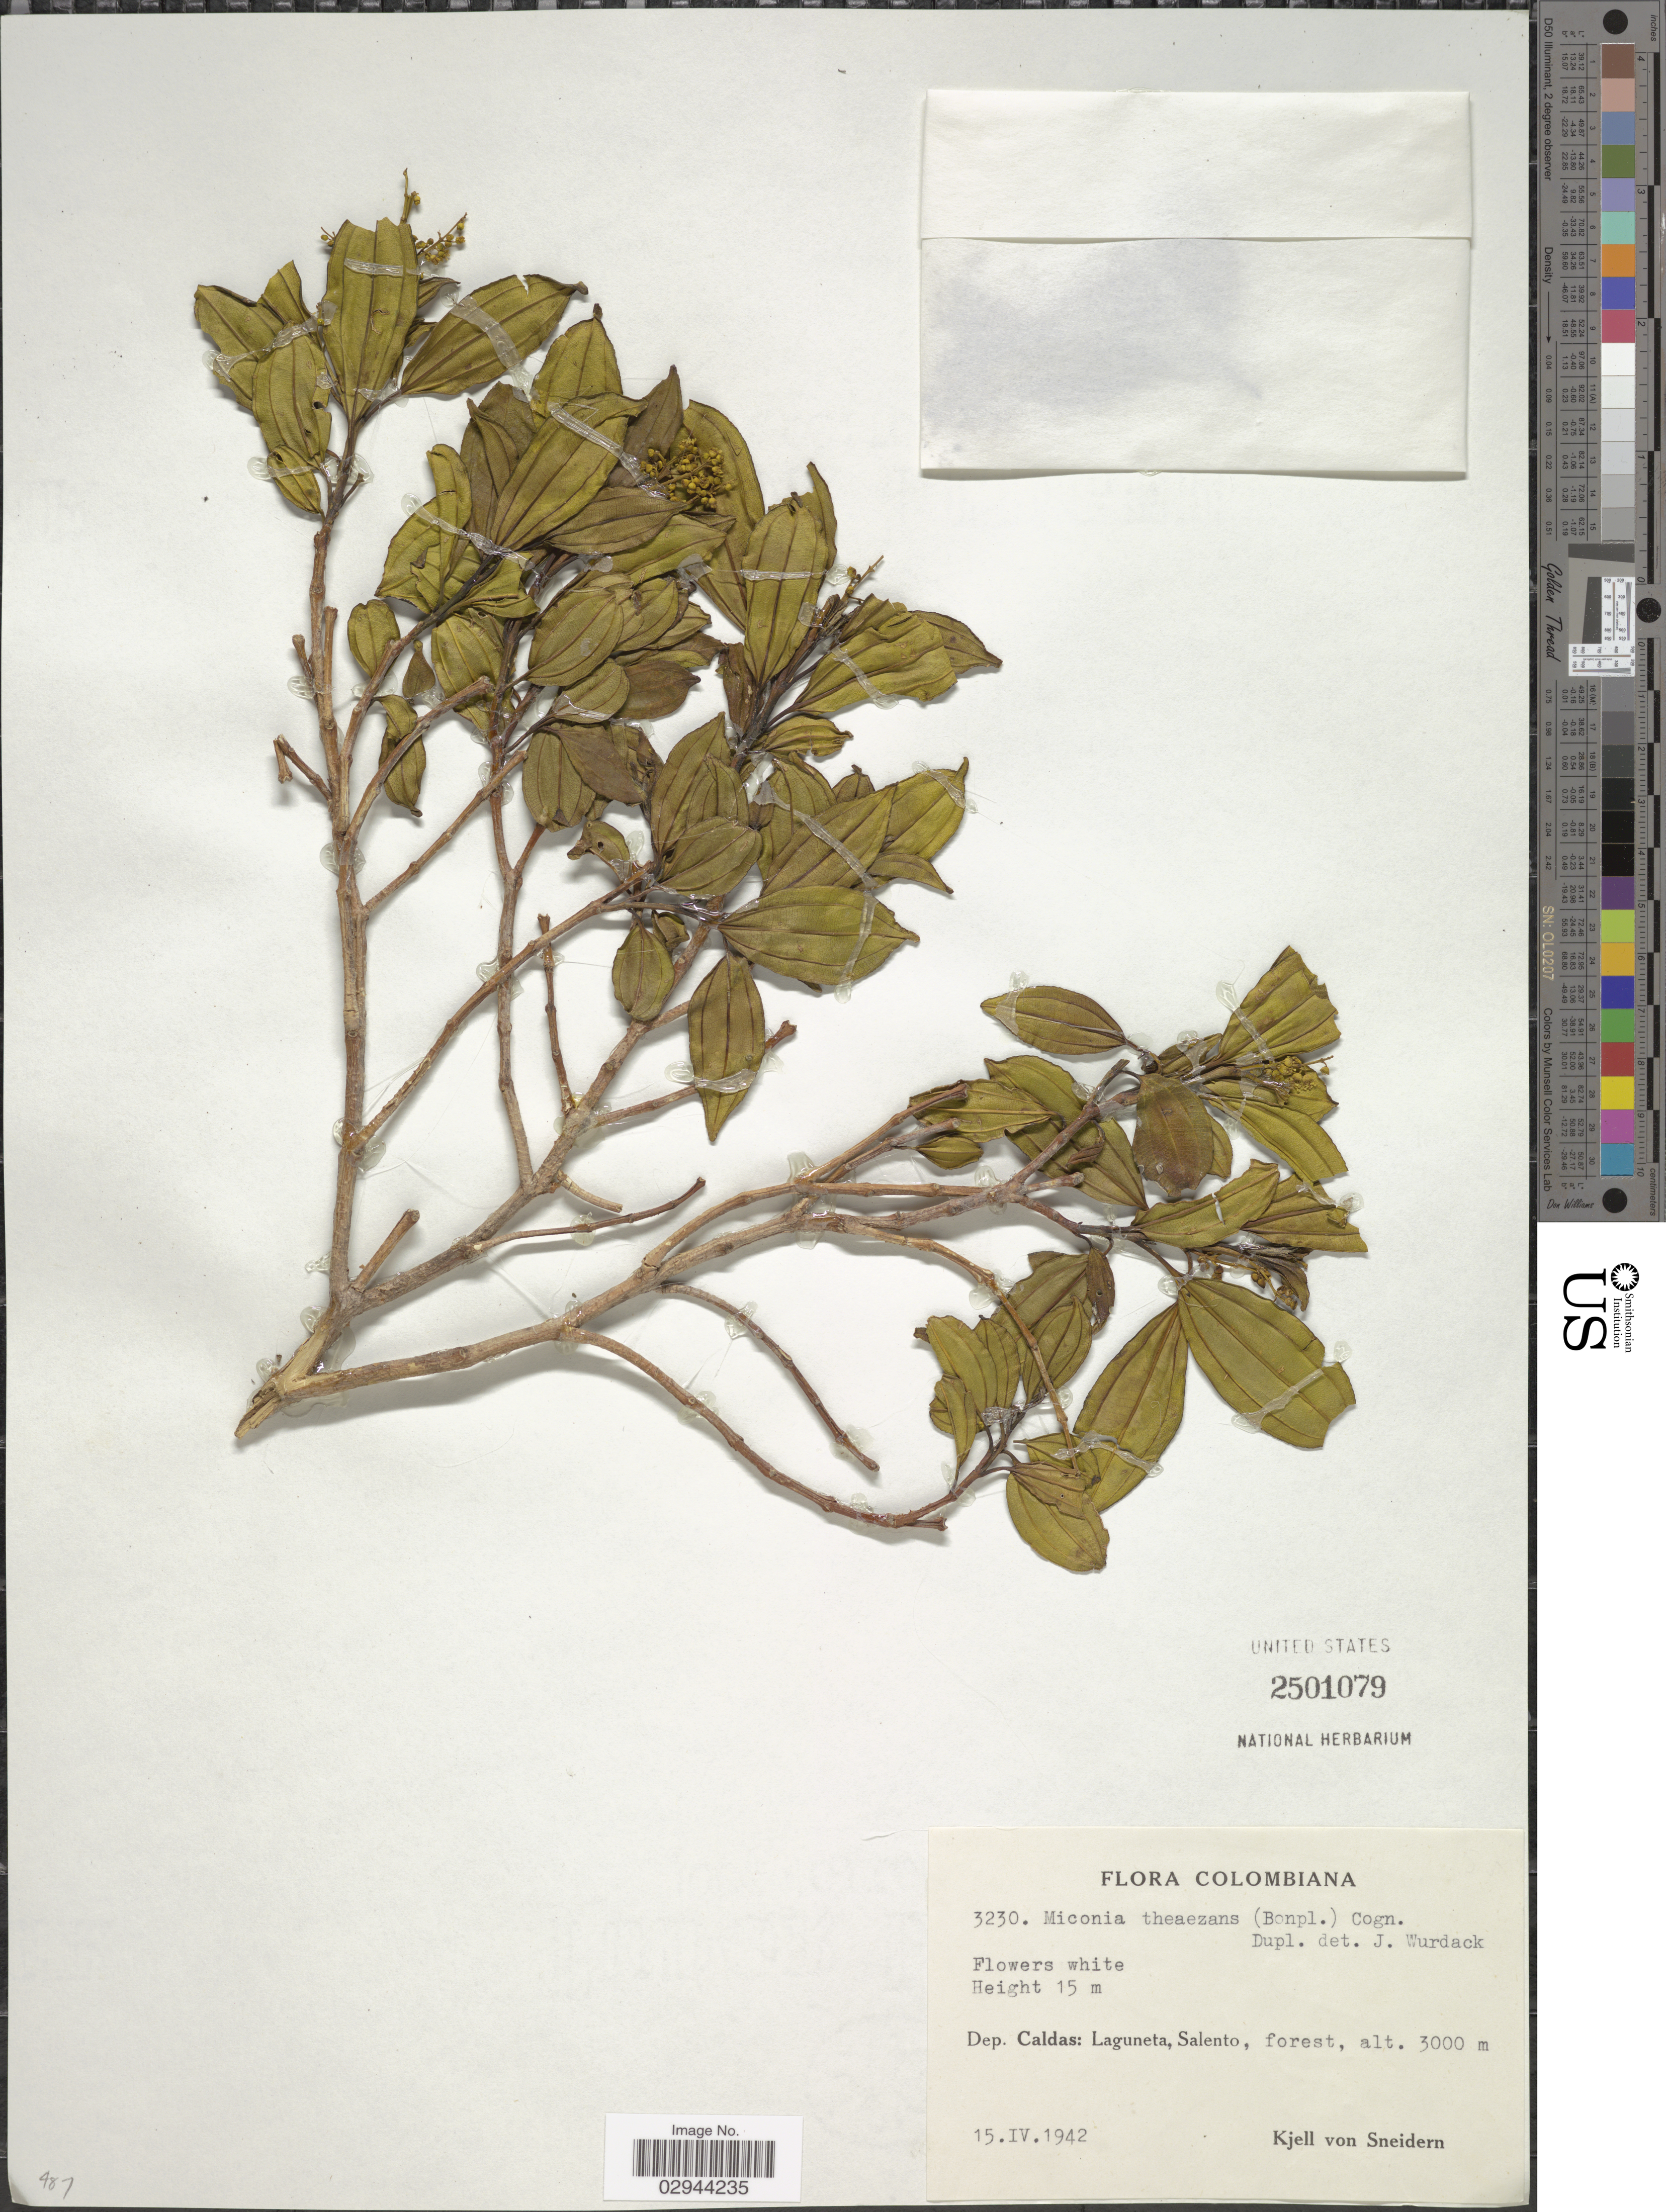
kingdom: Plantae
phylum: Tracheophyta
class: Magnoliopsida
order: Myrtales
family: Melastomataceae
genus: Miconia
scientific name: Miconia theizans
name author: (Bonpl.) Cogn.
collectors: K. von Sneidern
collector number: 3230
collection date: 1942-04-15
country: Colombia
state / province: Caldas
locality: Dep. Caldas, Laguneta, Salento.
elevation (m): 3000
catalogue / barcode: US 2501079